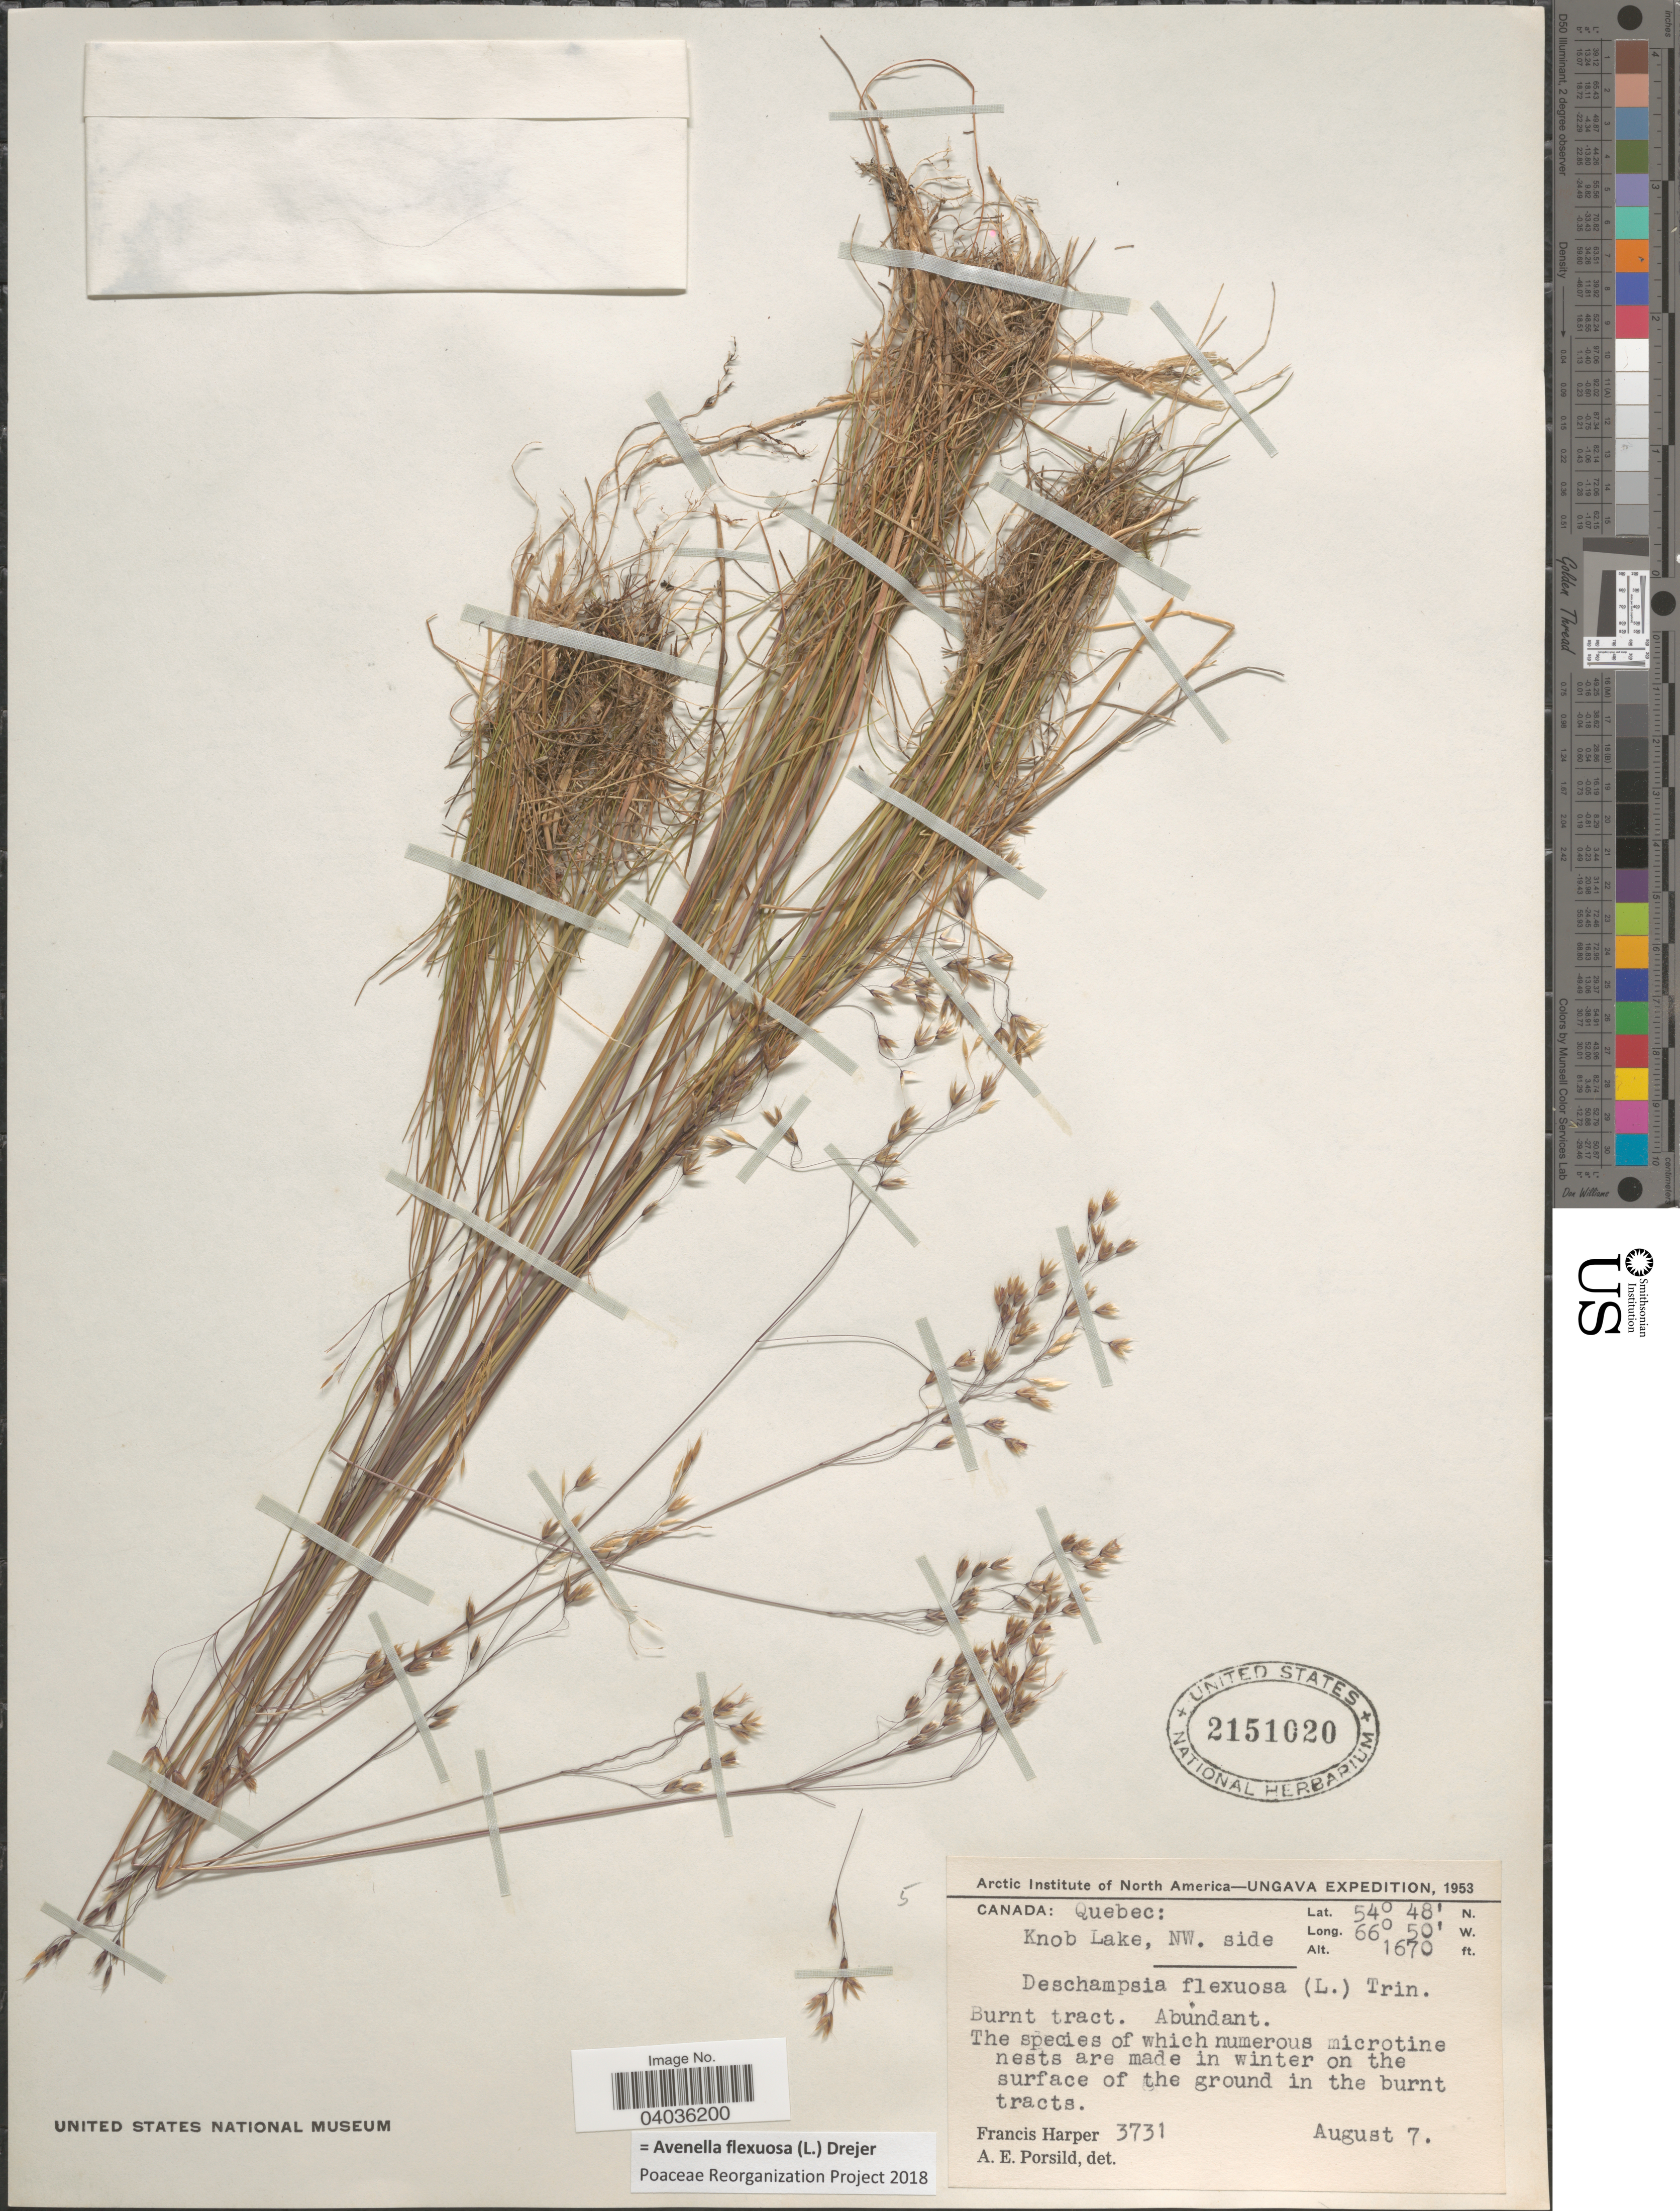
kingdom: Plantae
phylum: Tracheophyta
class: Liliopsida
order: Poales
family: Poaceae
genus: Avenella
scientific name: Avenella flexuosa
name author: (L.) Drejer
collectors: F. Harper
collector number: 3731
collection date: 1953-07-07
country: Canada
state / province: Quebec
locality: Ungava. Know Lake, NW. side.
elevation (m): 509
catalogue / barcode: US 2151020